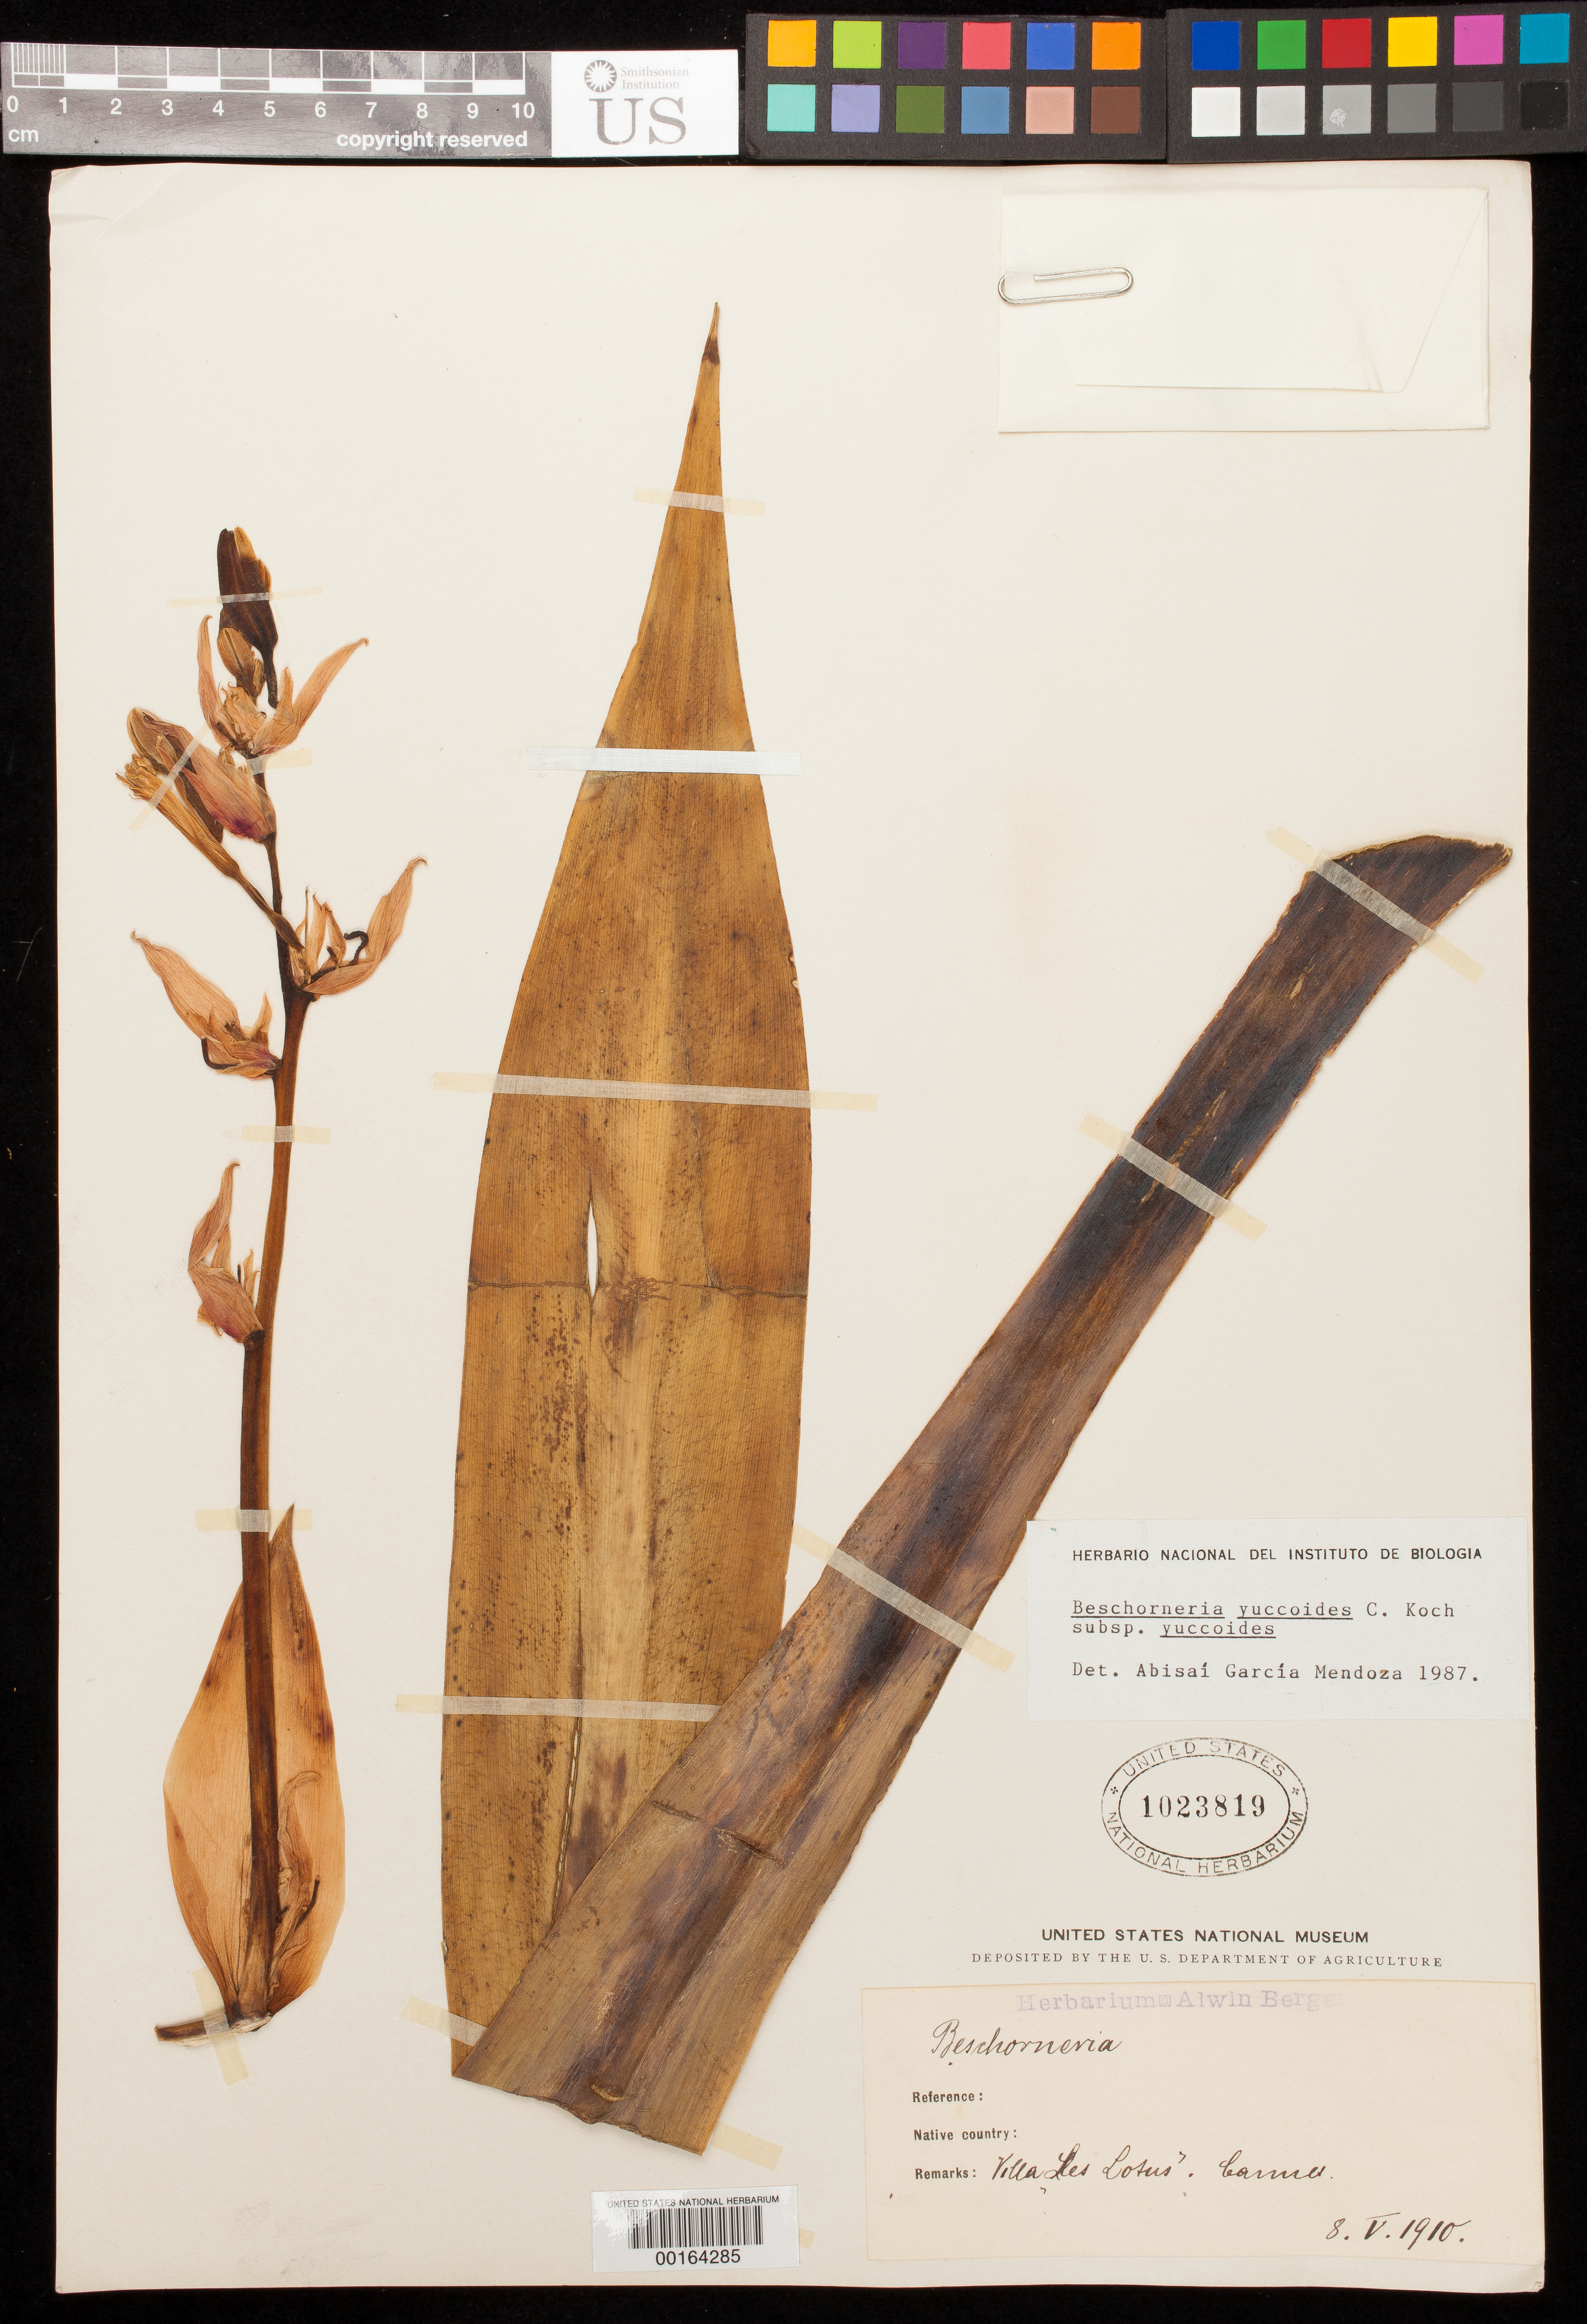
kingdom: Plantae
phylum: Tracheophyta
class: Liliopsida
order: Asparagales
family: Asparagaceae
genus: Beschorneria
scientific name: Beschorneria yuccoides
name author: K. Koch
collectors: ex herb. A. Berger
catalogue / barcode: US 1023819